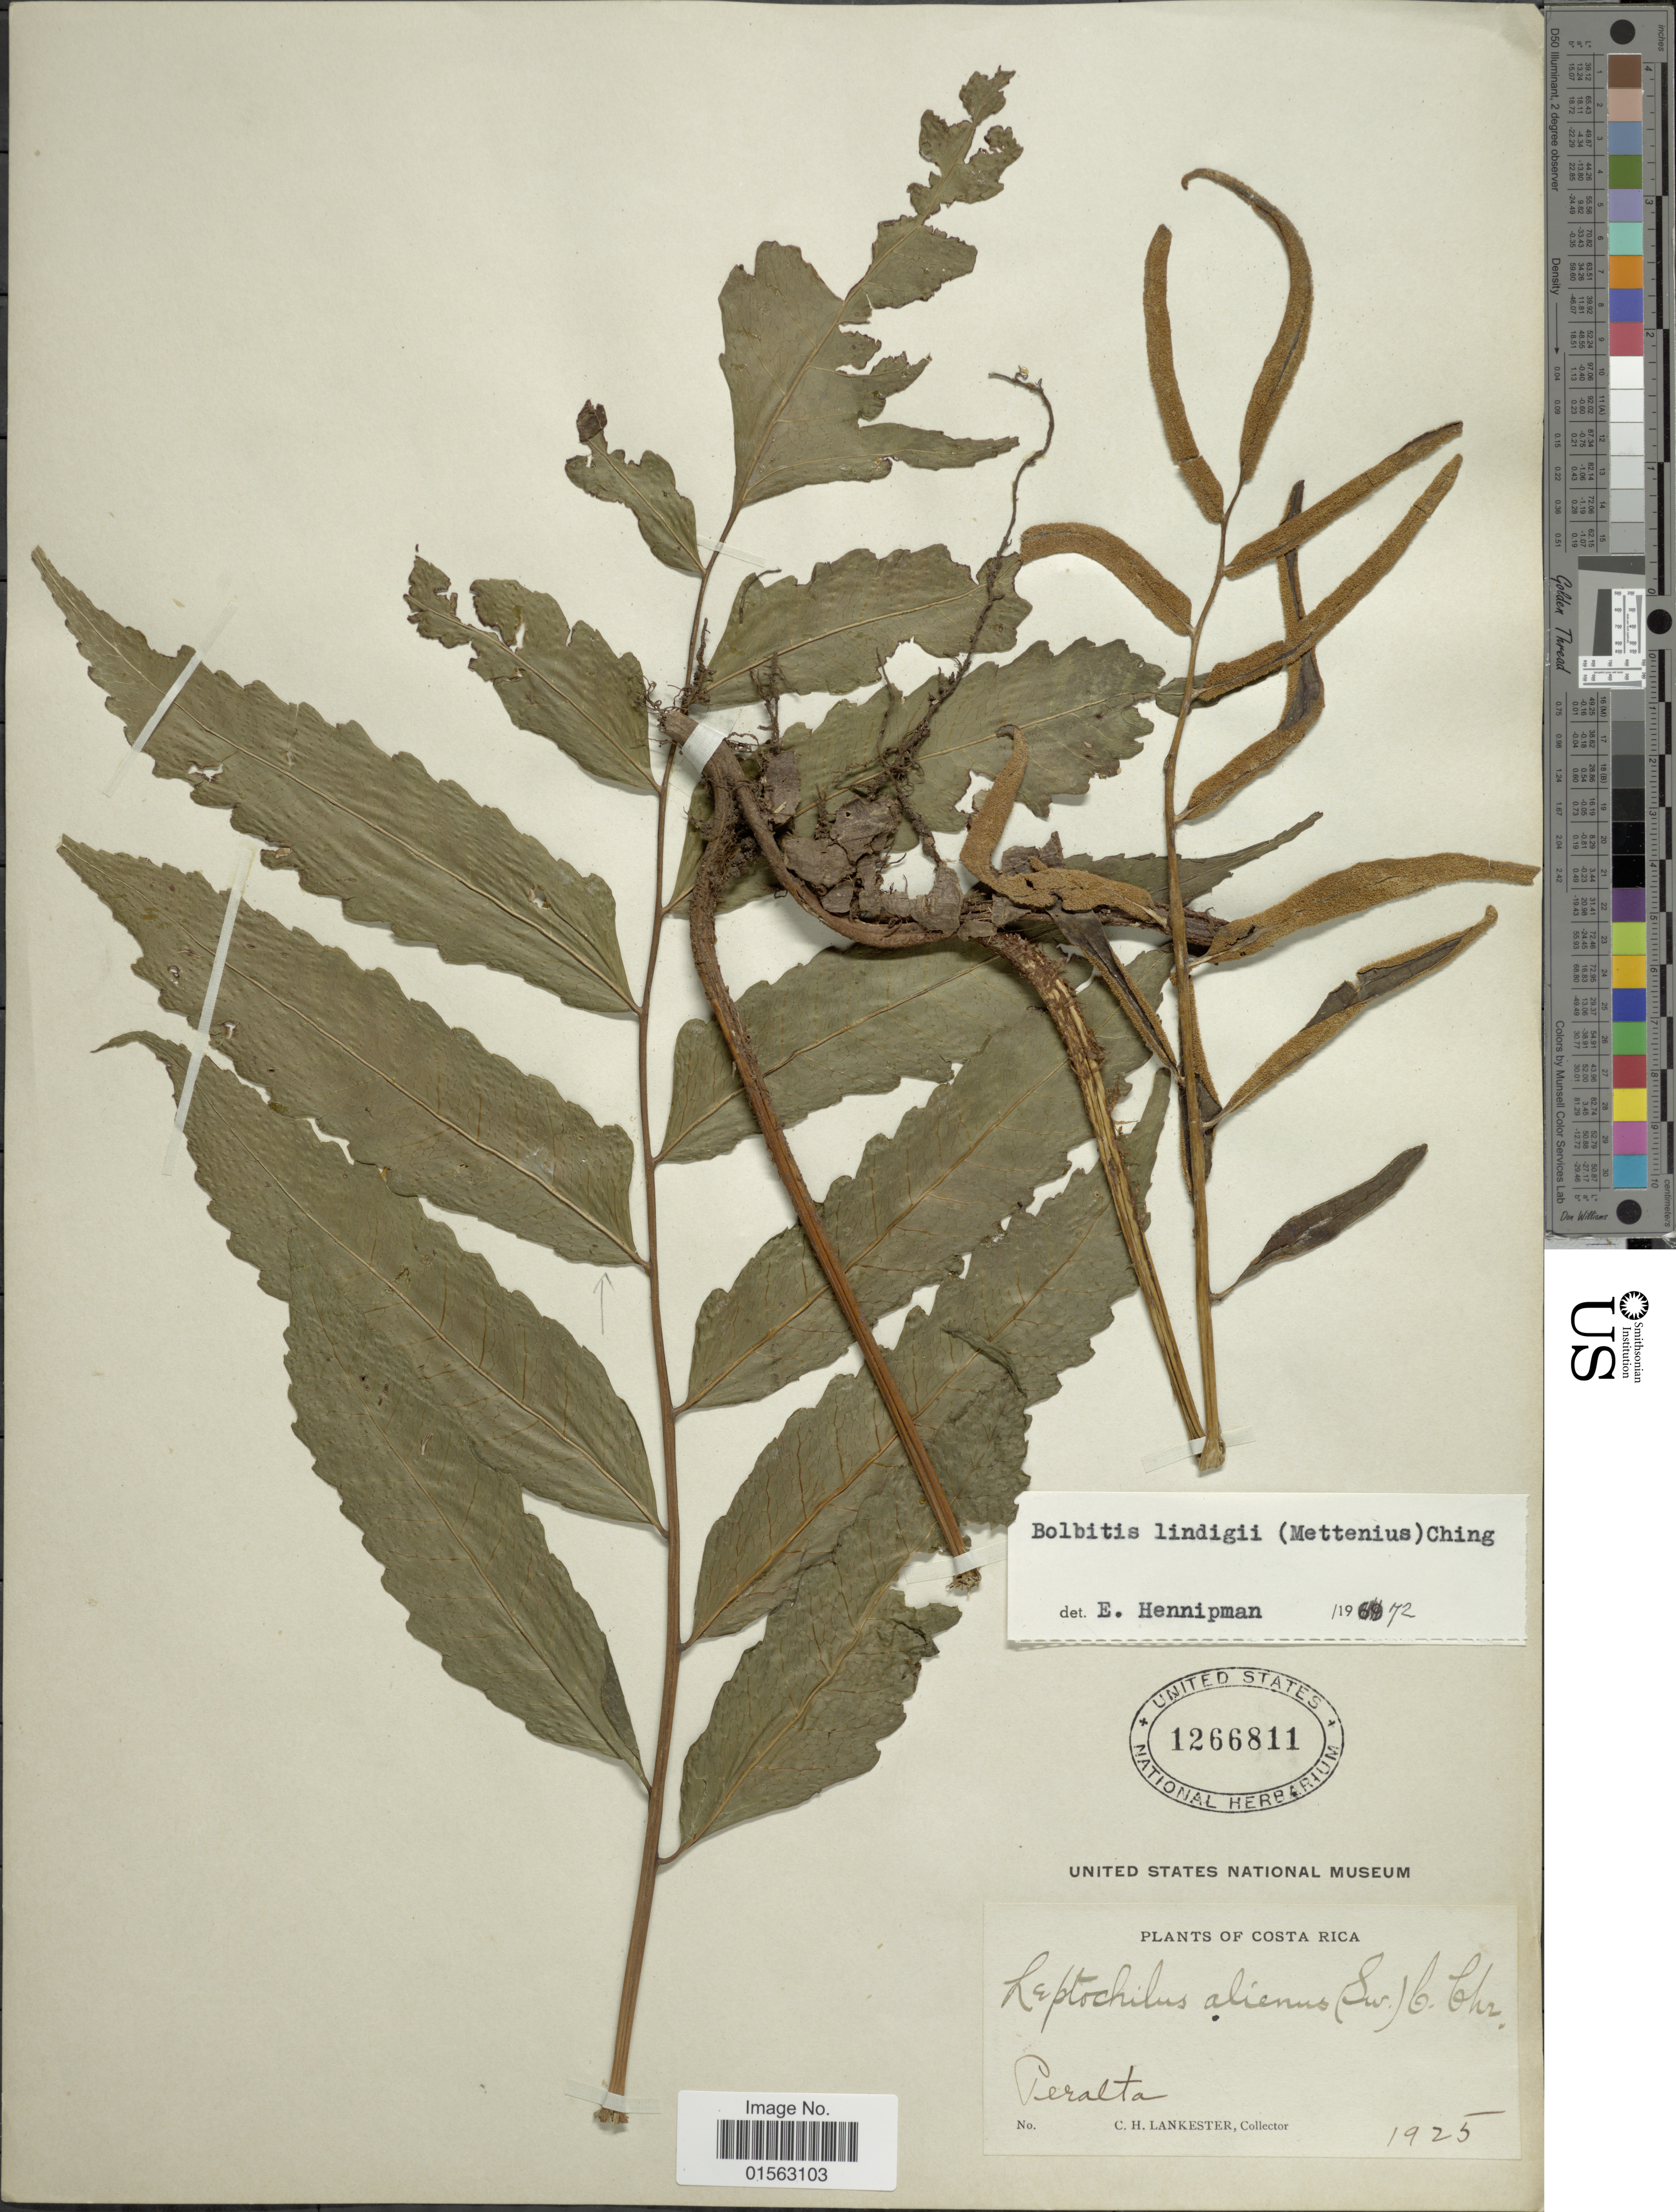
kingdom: Plantae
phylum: Tracheophyta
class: Polypodiopsida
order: Polypodiales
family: Dryopteridaceae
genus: Mickelia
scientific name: Mickelia lindigii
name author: (Mett.) R.C. Moran et al.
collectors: C. H. Lankester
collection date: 1925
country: Costa Rica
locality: Peralta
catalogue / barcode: US 1266811